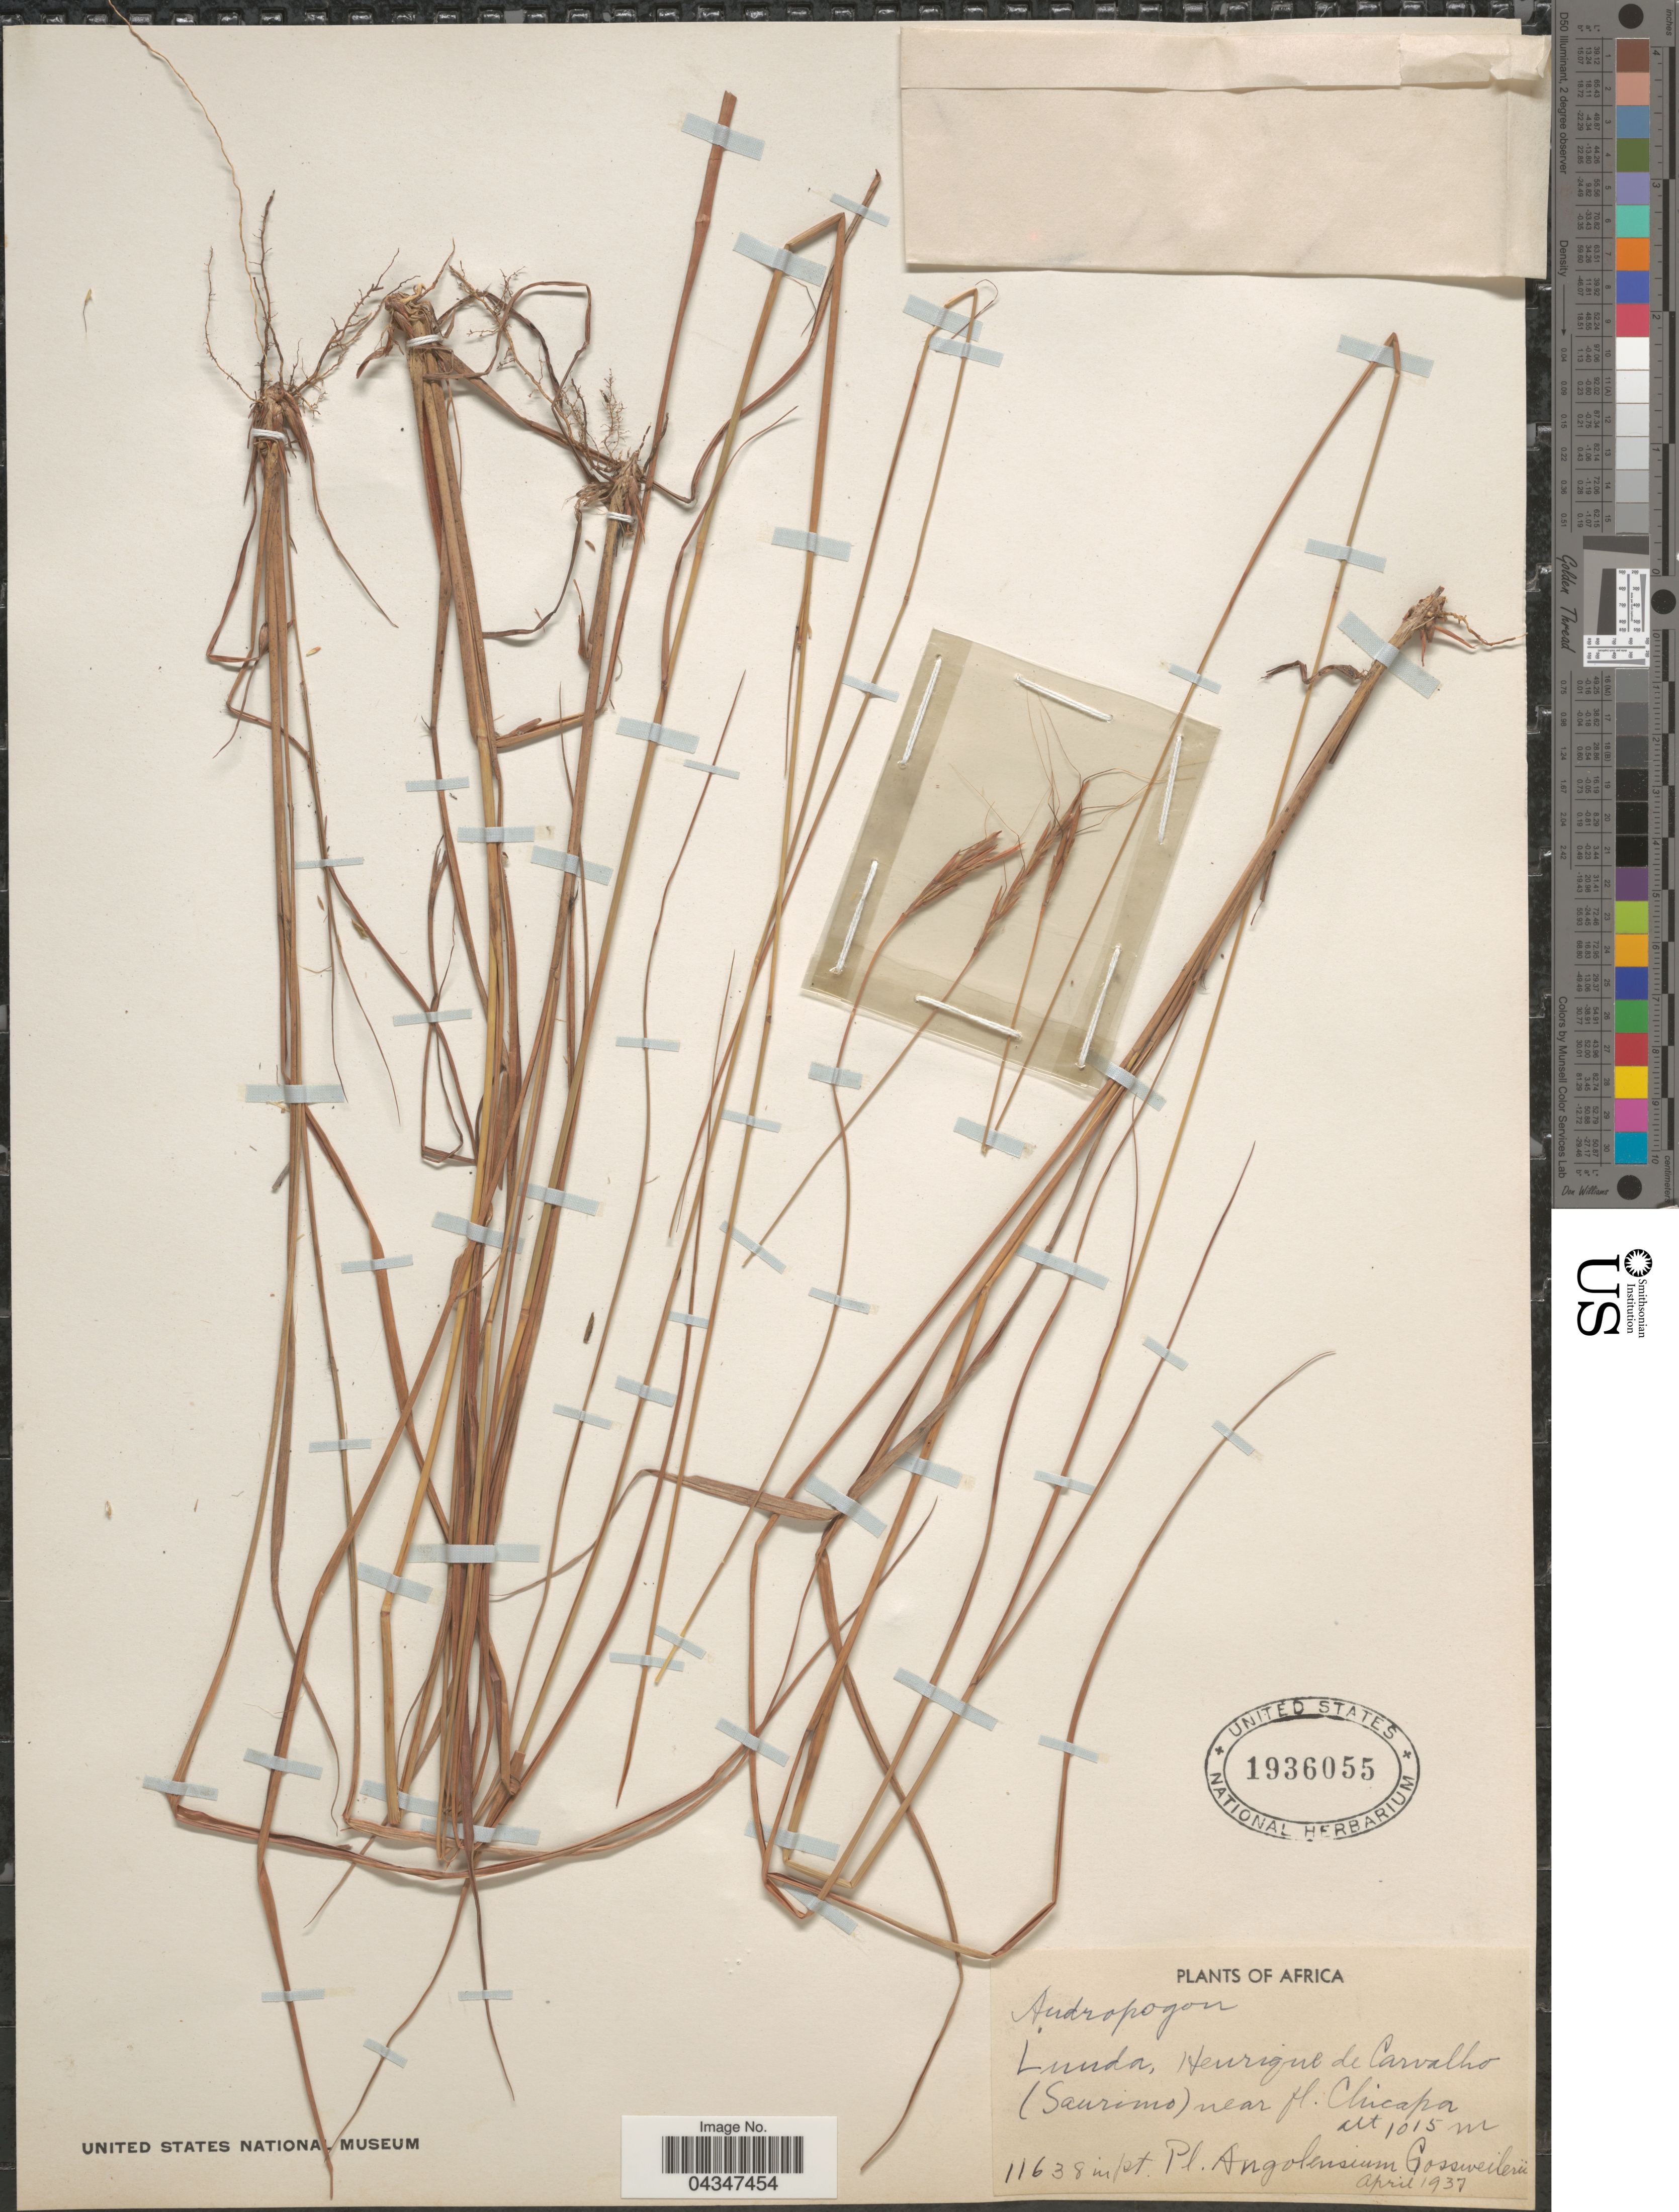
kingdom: Plantae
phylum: Tracheophyta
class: Liliopsida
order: Poales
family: Poaceae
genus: Andropogon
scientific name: Andropogon sp.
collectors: -. Gossweiler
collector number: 11638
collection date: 1937-04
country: Angola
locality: Lunda, Henrique de Carvalho (Saurimo) near fl. Chicapa.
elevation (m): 1015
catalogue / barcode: US 1936055